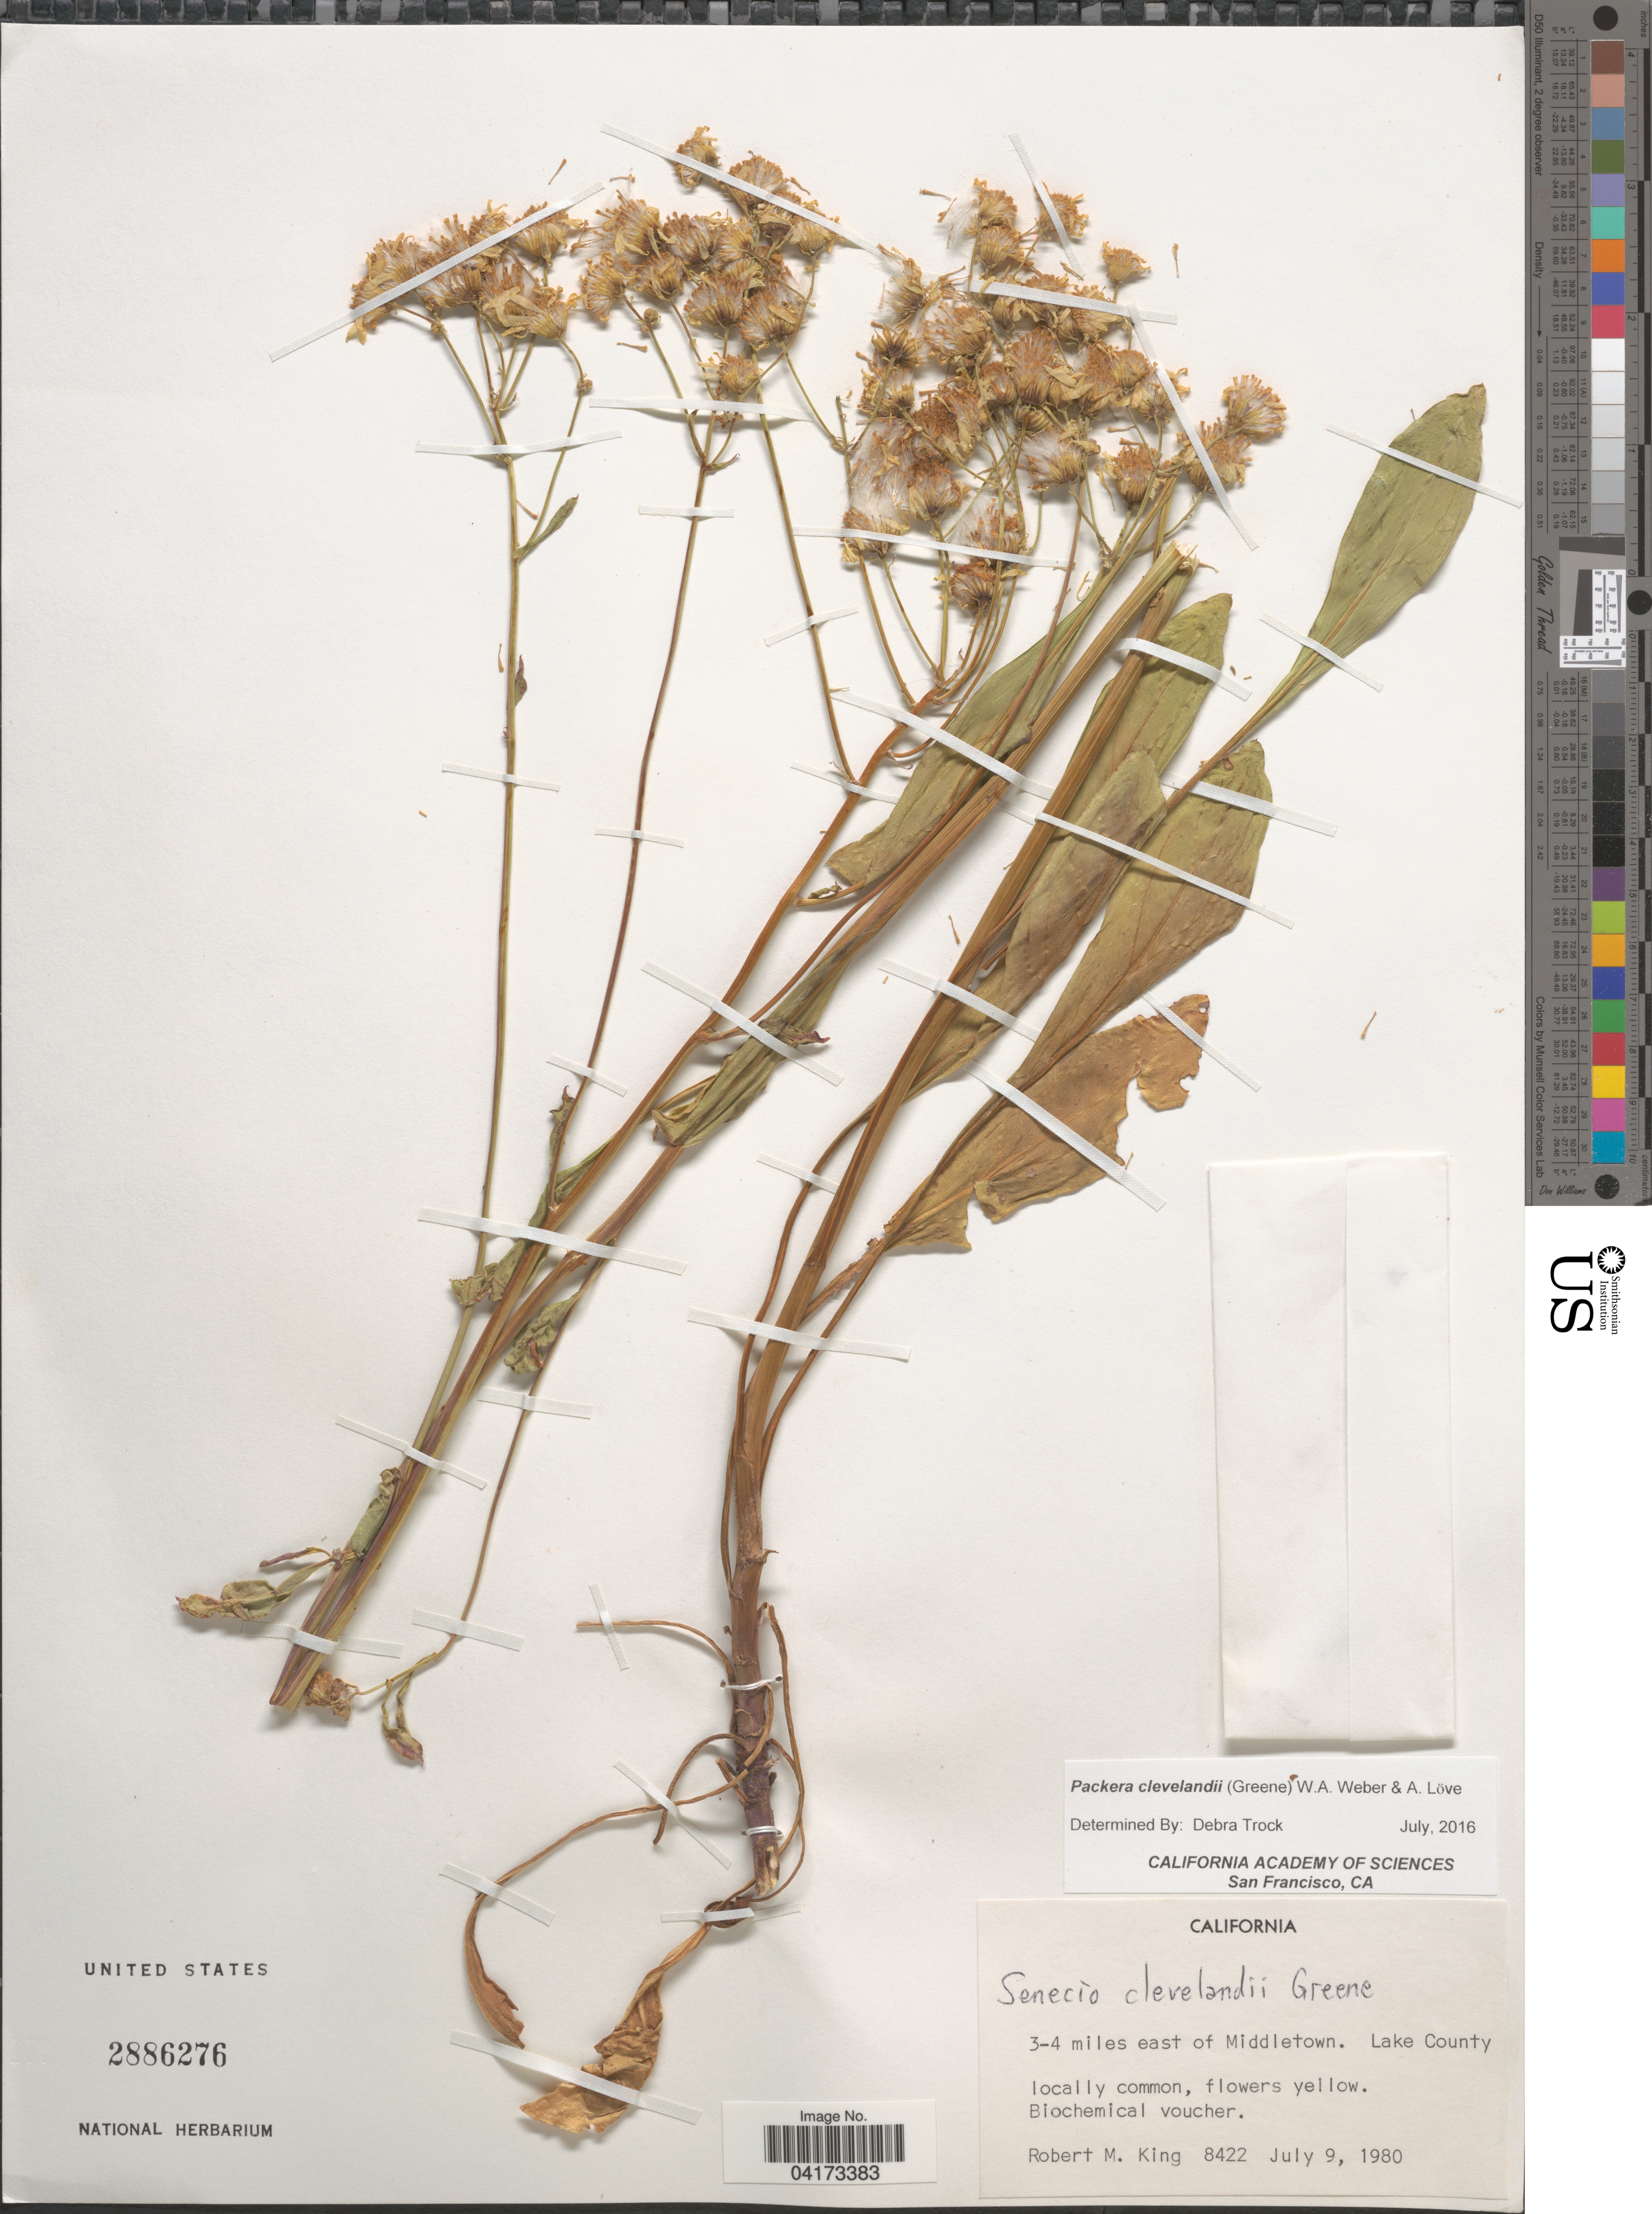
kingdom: Plantae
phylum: Tracheophyta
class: Magnoliopsida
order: Asterales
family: Asteraceae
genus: Packera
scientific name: Packera clevelandii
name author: (Greene) W.A. Weber & Á. Löve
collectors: R. M. King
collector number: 8422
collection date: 1980-07-09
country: United States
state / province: California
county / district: Lake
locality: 3-4 miles east of Middletown. Lake County.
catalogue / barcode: US 2886276